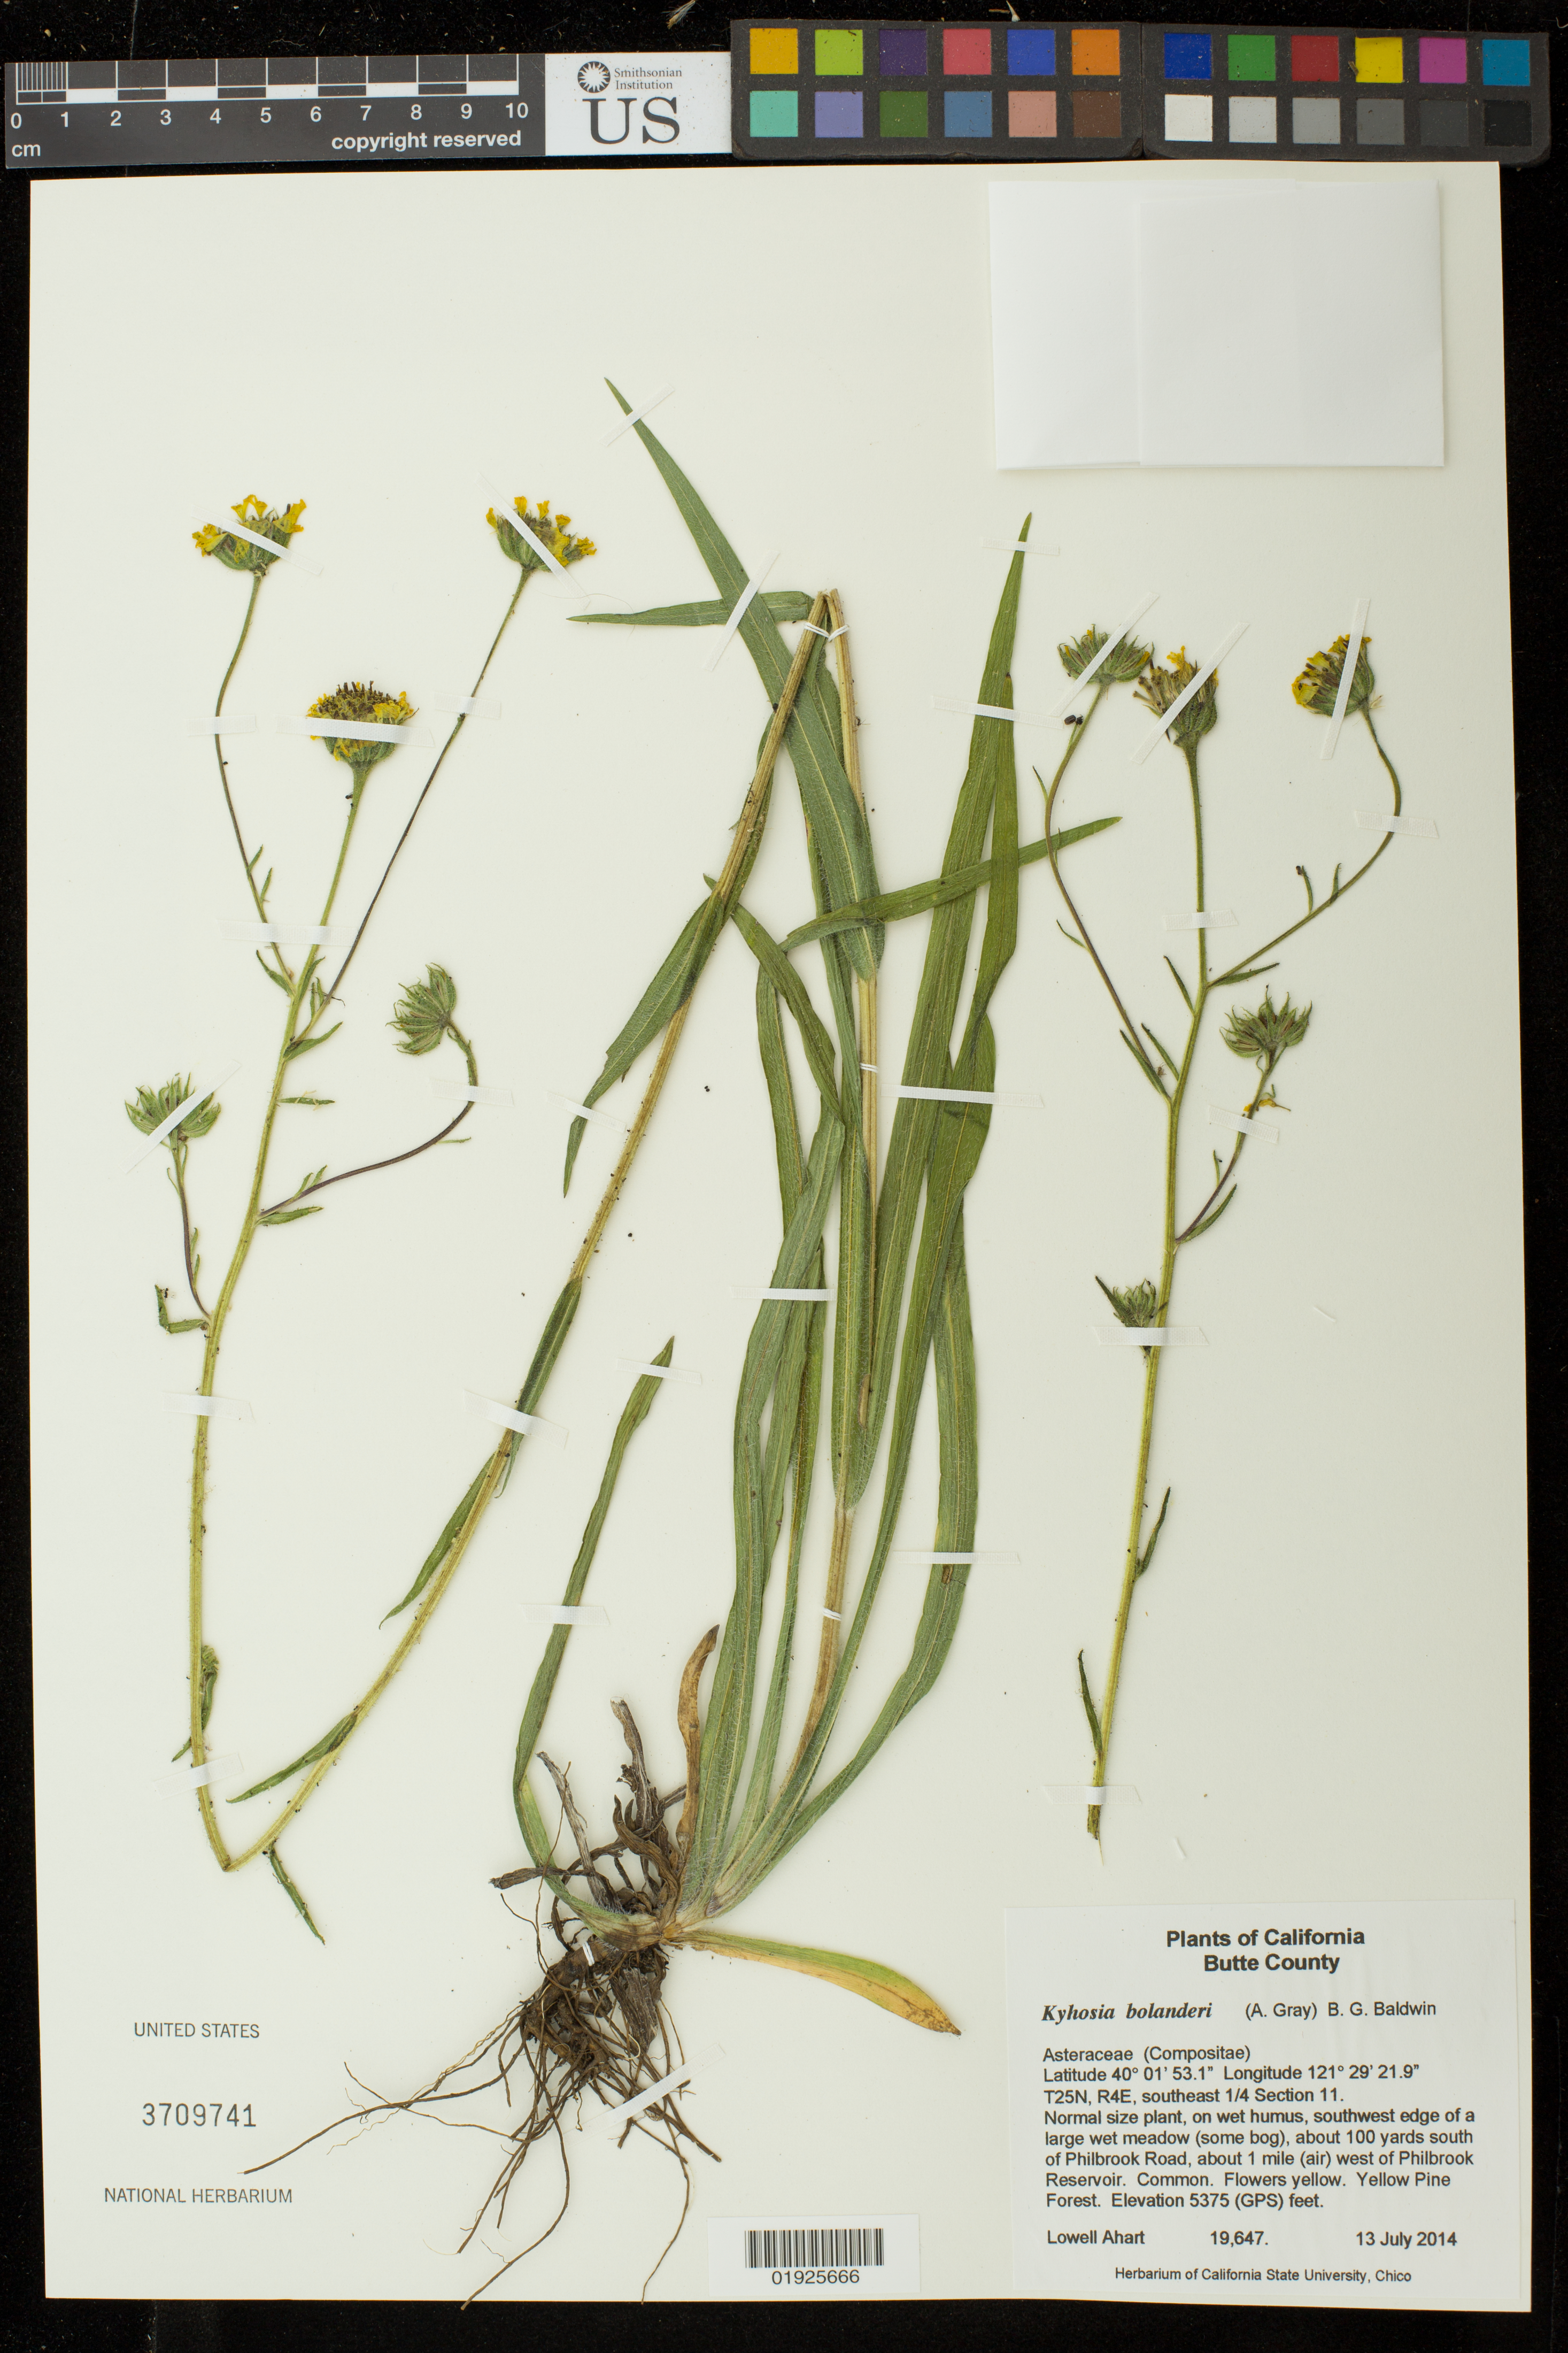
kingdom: Plantae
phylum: Tracheophyta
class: Magnoliopsida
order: Asterales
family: Asteraceae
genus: Kyhosia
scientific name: Kyhosia bolanderi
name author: (A. Gray) B.G. Baldwin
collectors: L. Ahart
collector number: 19647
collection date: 2014-07-13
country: United States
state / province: California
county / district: Butte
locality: About 100 yards south of Philbrook Road, about 1 mile (air) west of Philbrook Reservoir.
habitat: On wet humus, southwest edge of a large wet meadow (some bog). Yellow pine forest.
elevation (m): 1638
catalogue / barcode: US 3709741